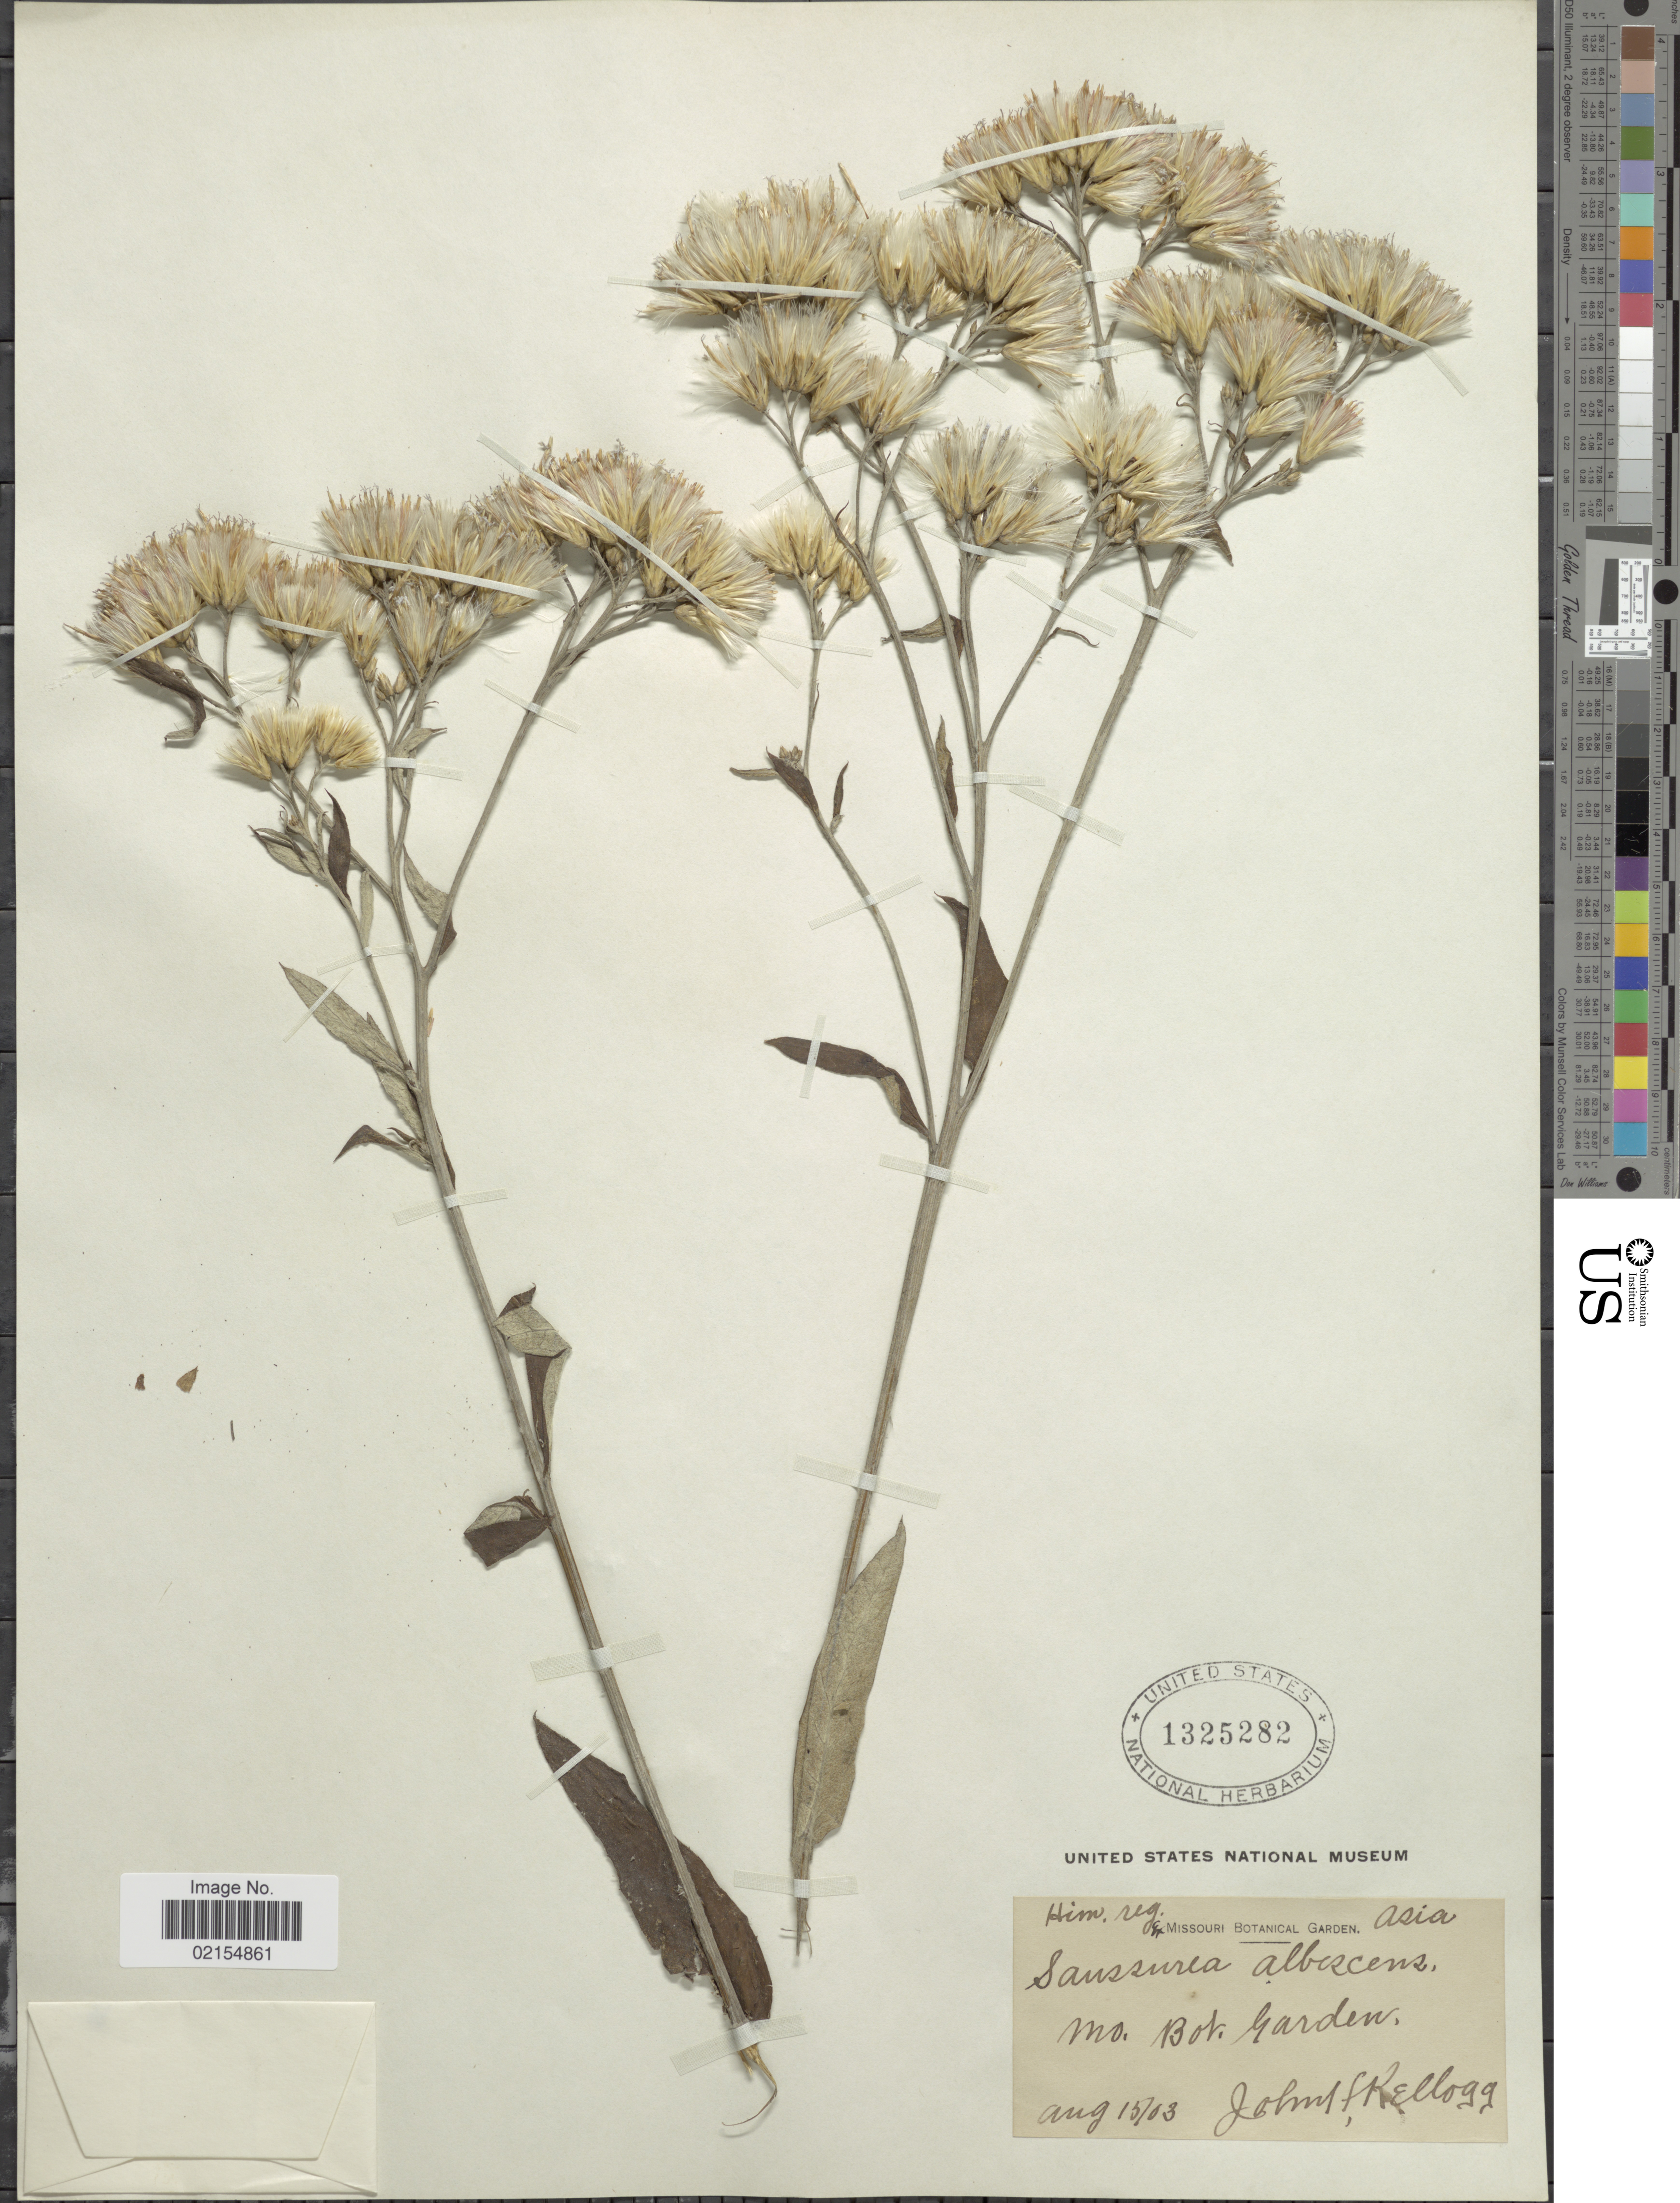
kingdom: Plantae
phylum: Tracheophyta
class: Magnoliopsida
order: Asterales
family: Asteraceae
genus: Saussurea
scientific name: Saussurea albescens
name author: Hook. f. & Thomson ex C.B. Clarke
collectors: J. H. Kellogg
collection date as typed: Transcribed d/m/y: 15/8/3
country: United States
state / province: Missouri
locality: Him. reg., Asia, MO., Bot. Garden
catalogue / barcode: US 1325282